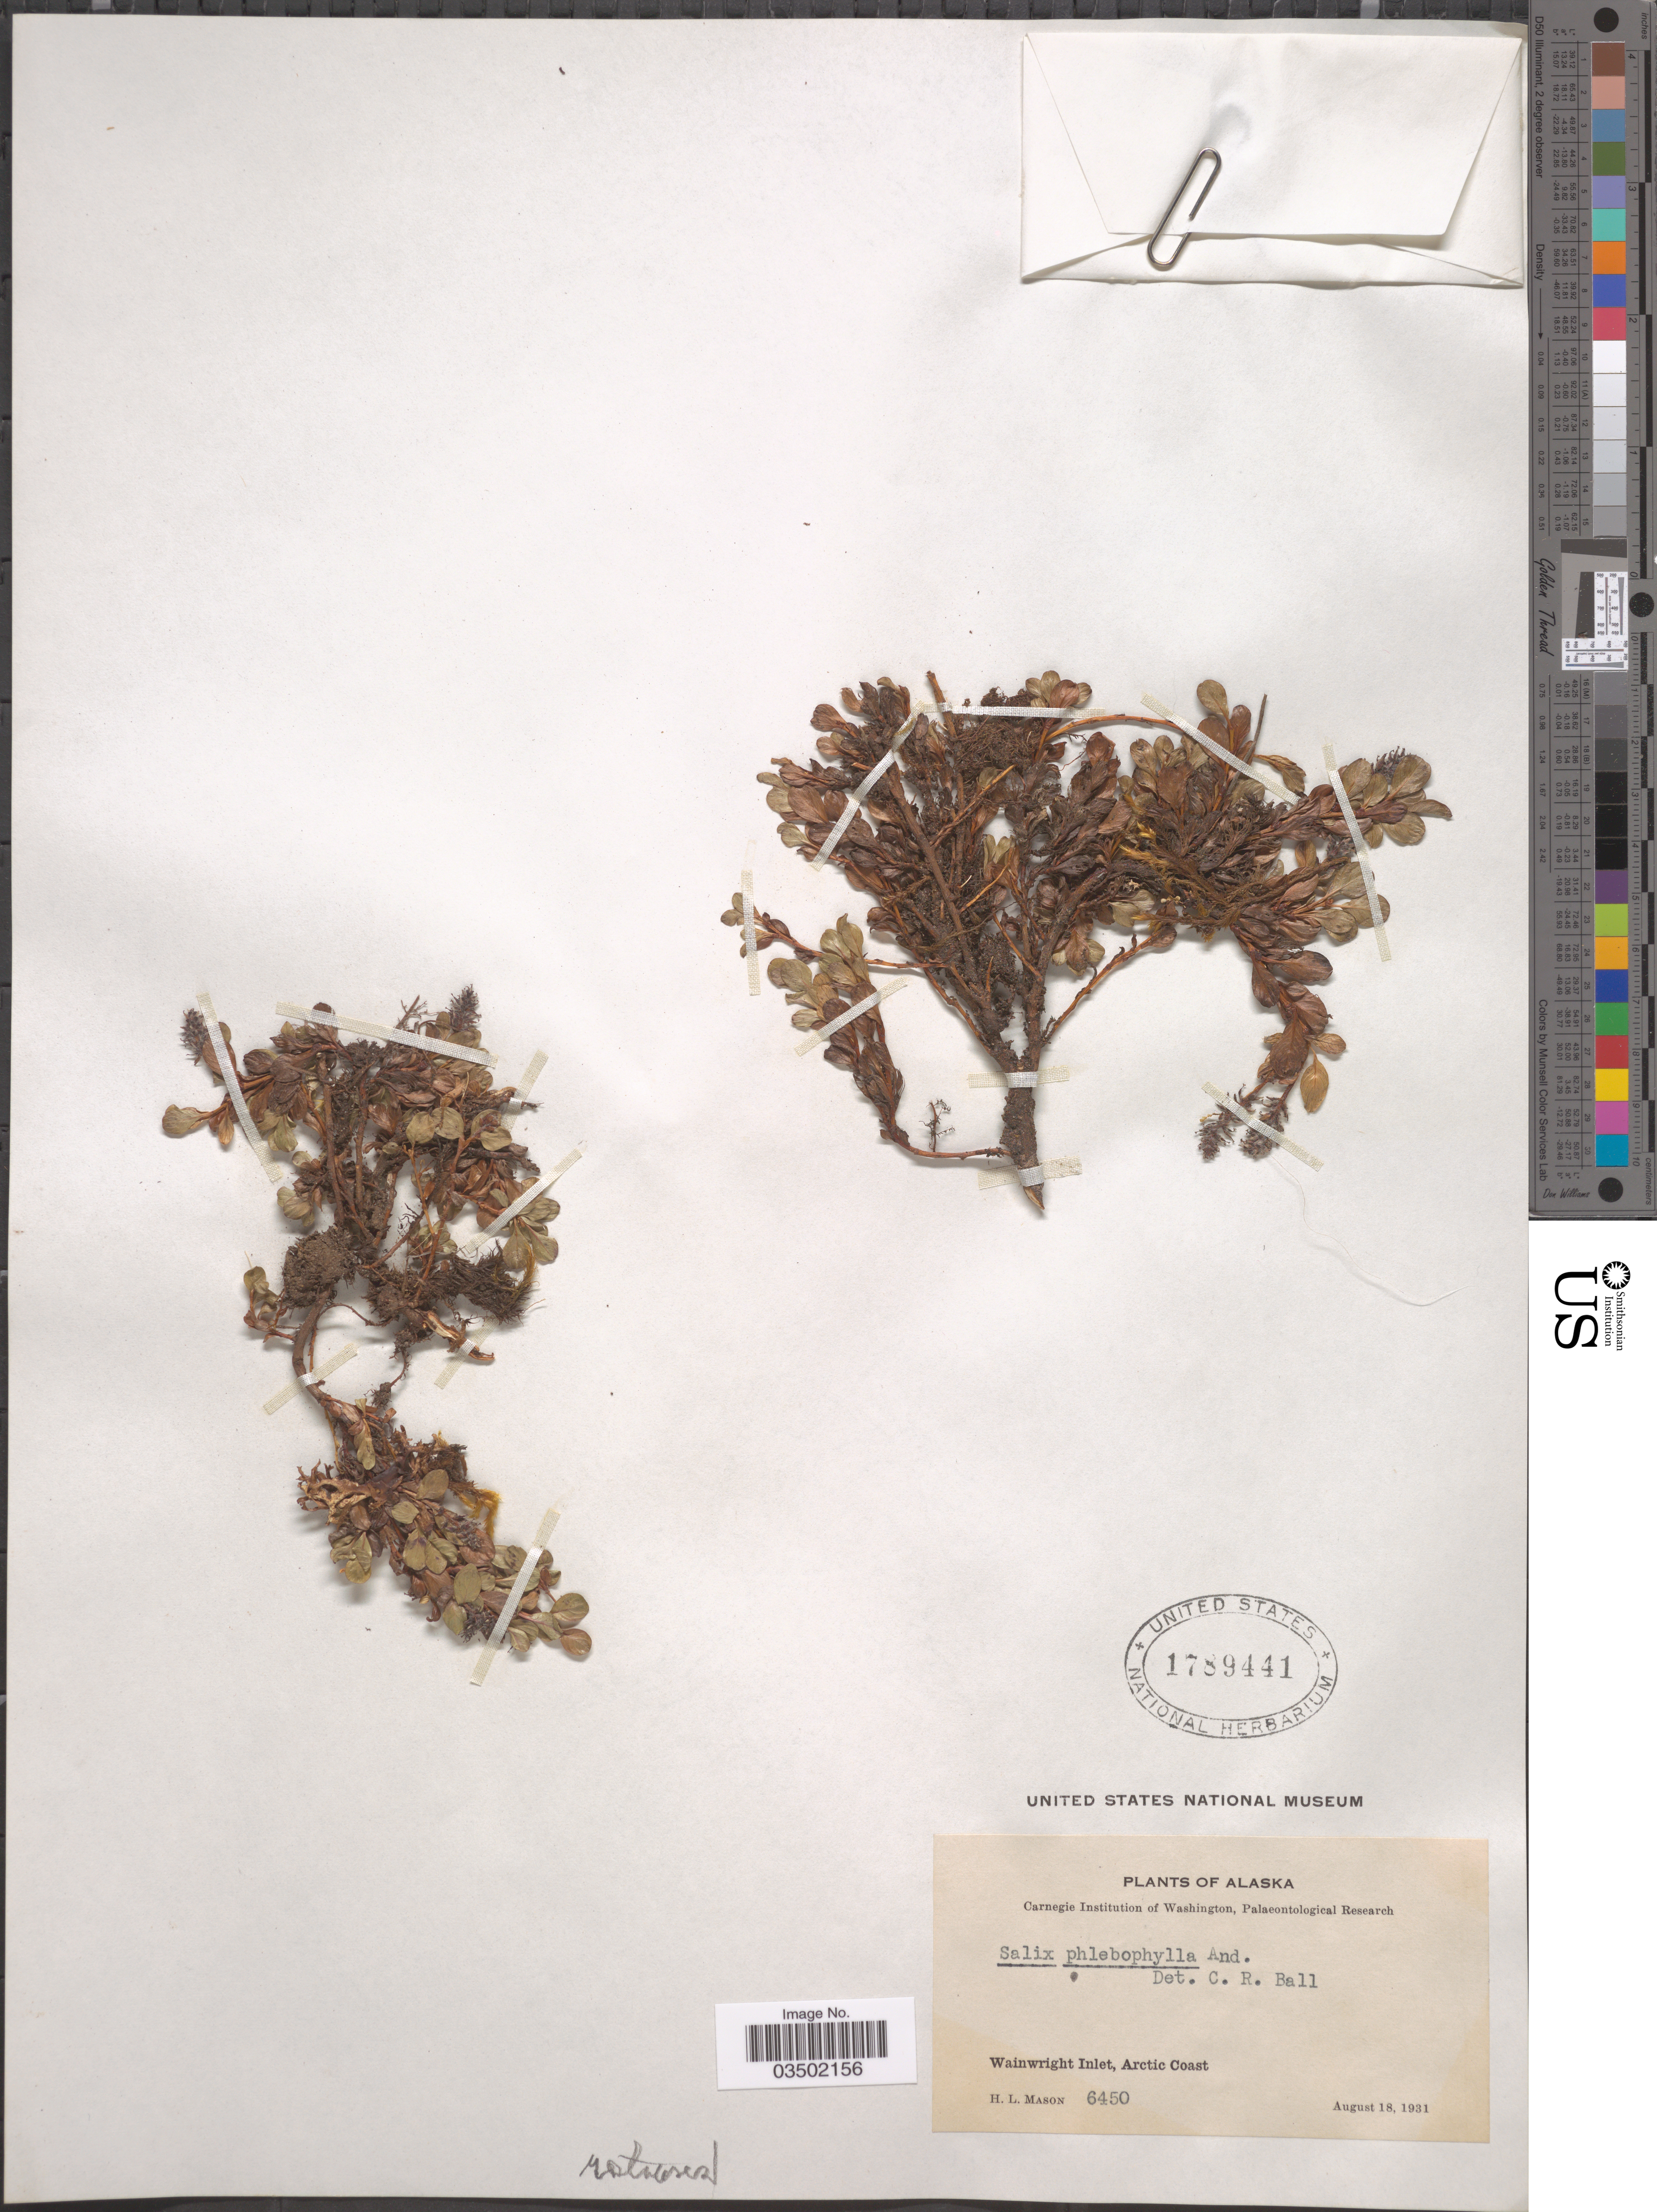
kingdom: Plantae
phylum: Tracheophyta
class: Magnoliopsida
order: Malpighiales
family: Salicaceae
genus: Salix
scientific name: Salix phlebophylla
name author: Andersson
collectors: H. L. Mason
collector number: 6450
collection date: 1931-08-18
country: United States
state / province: Alaska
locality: Wainwright Inlet, Arctic Coast.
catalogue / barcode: US 1789441